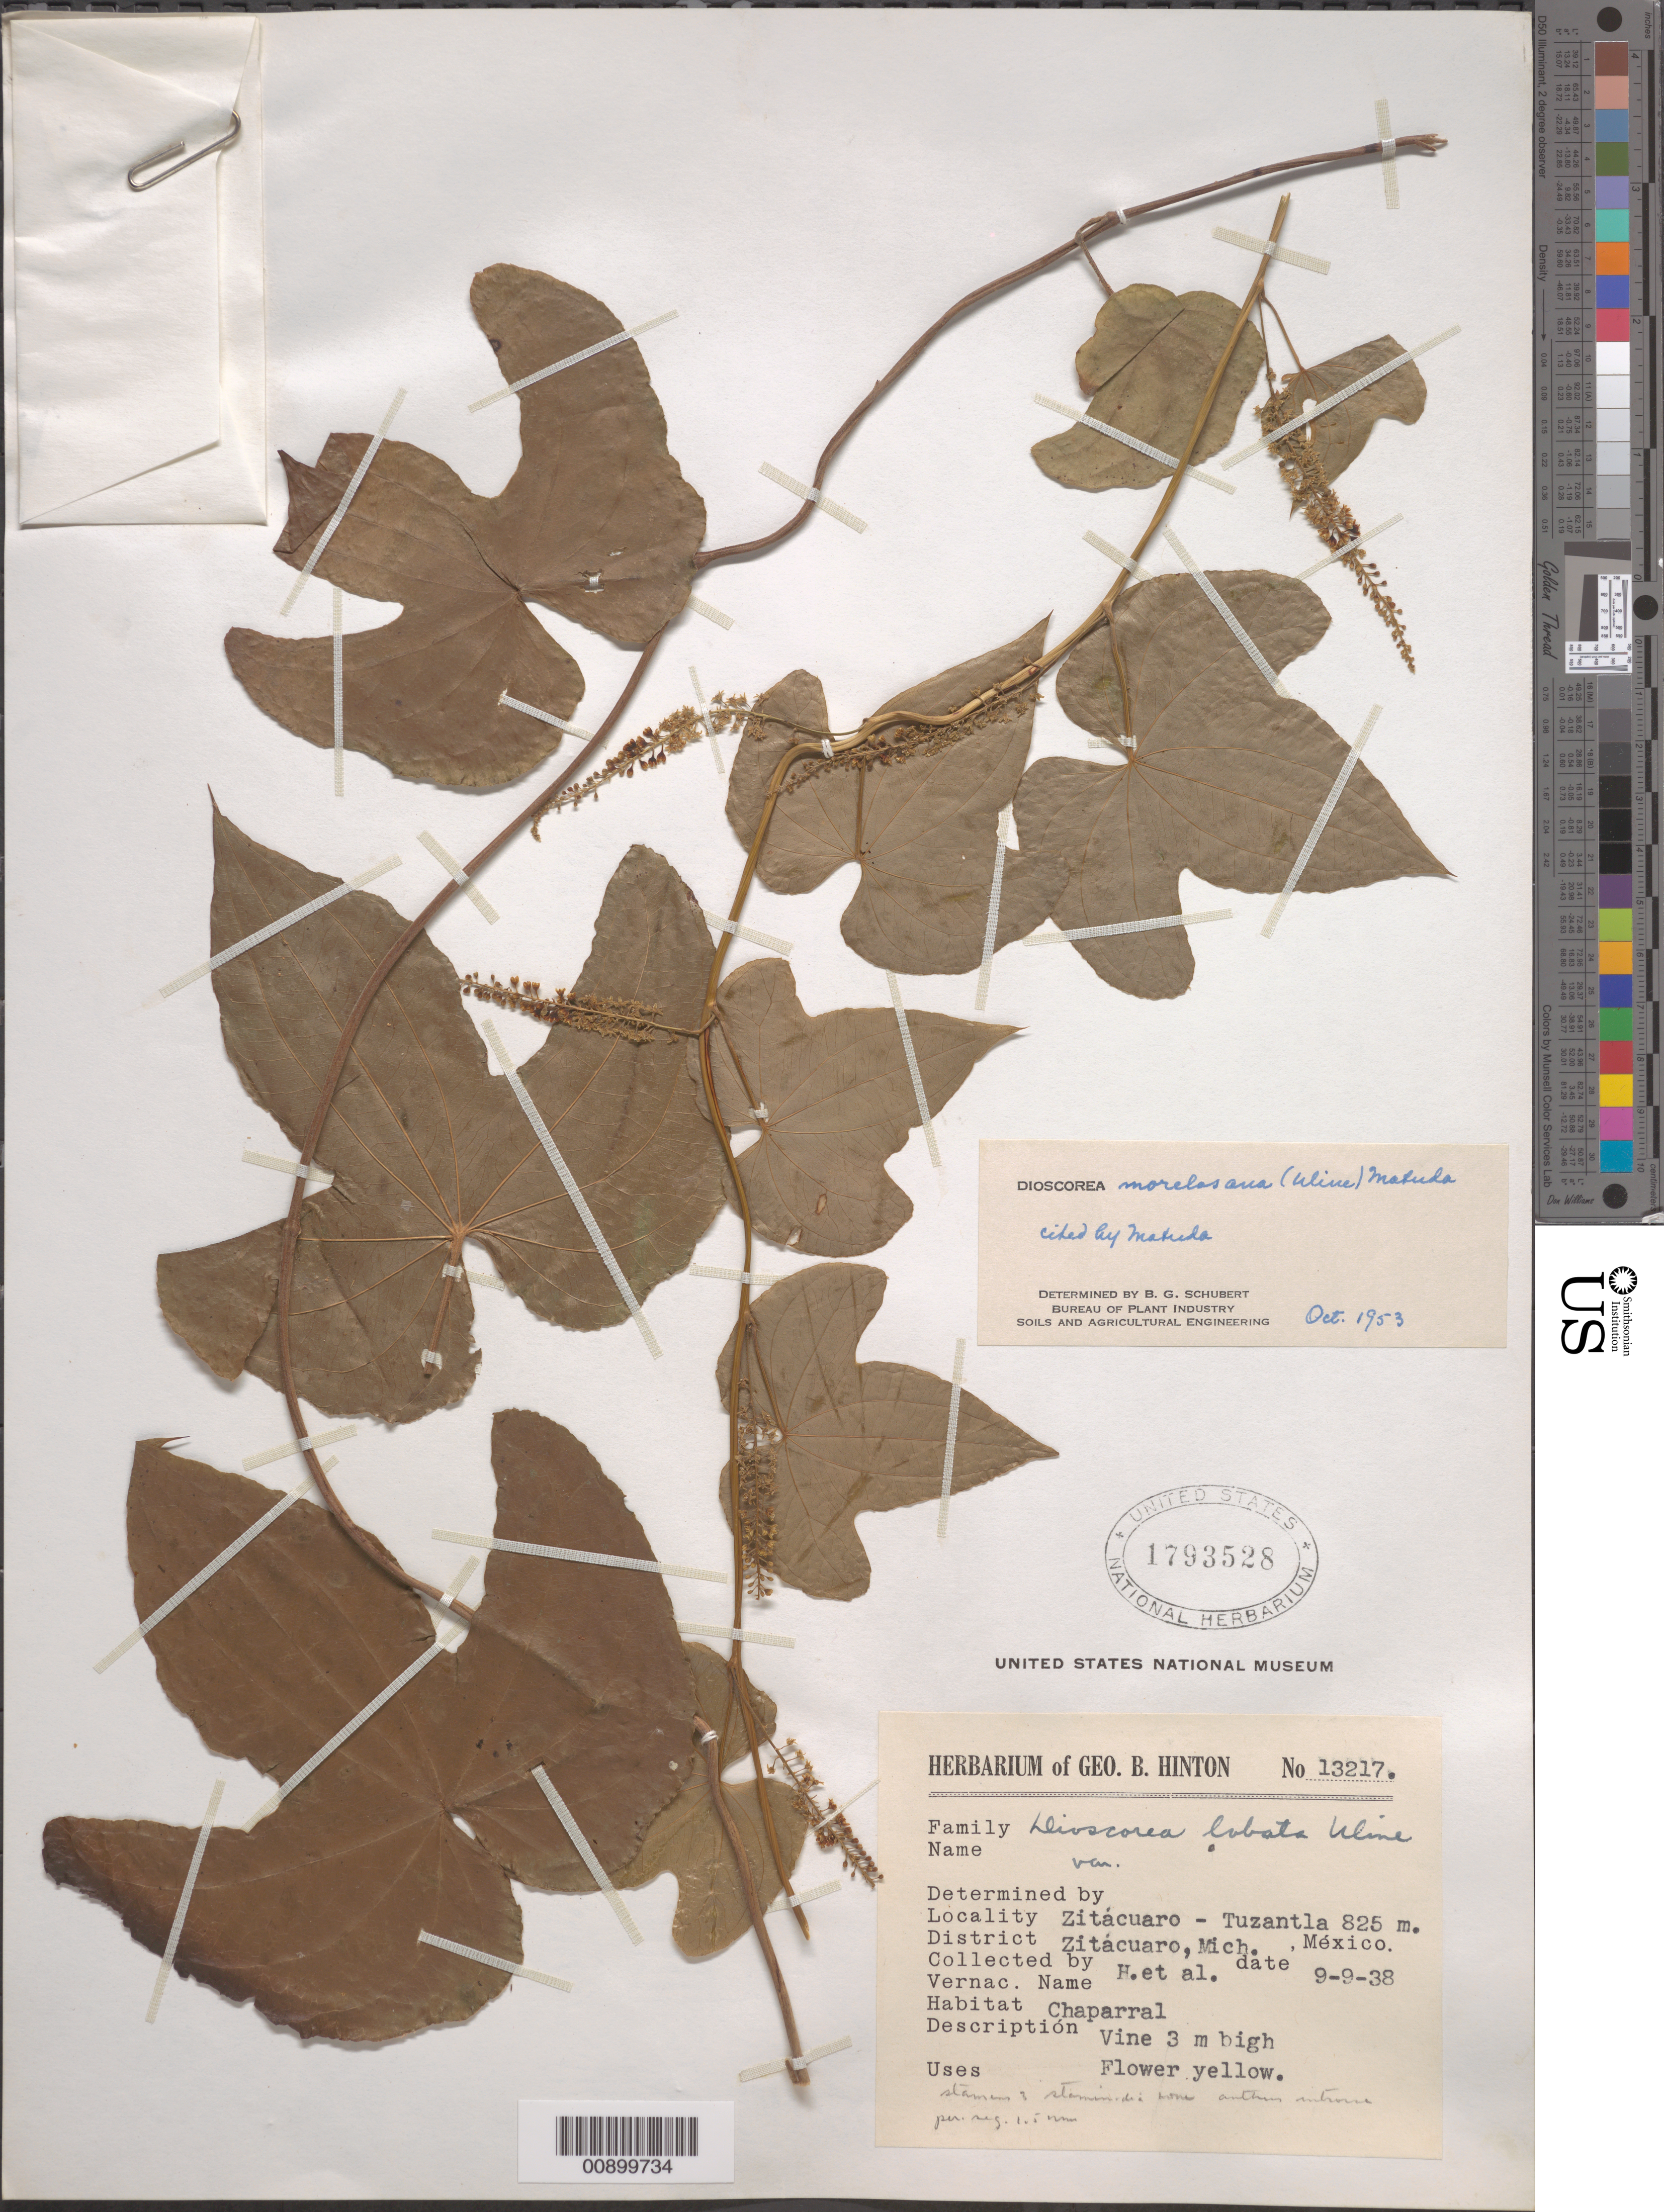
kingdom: Plantae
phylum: Tracheophyta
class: Liliopsida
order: Dioscoreales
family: Dioscoreaceae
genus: Dioscorea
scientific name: Dioscorea morelosana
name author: (Uline) Matuda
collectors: G. B. Hinton & et al.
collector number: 13217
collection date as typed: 09 Sep 1938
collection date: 1938-09-09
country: Mexico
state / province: Michoacán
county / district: Zitácuaro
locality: Zitácuaro - Tuzantla, District Zitácuaro, Michoacán.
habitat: Chaparral.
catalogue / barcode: US 1793528